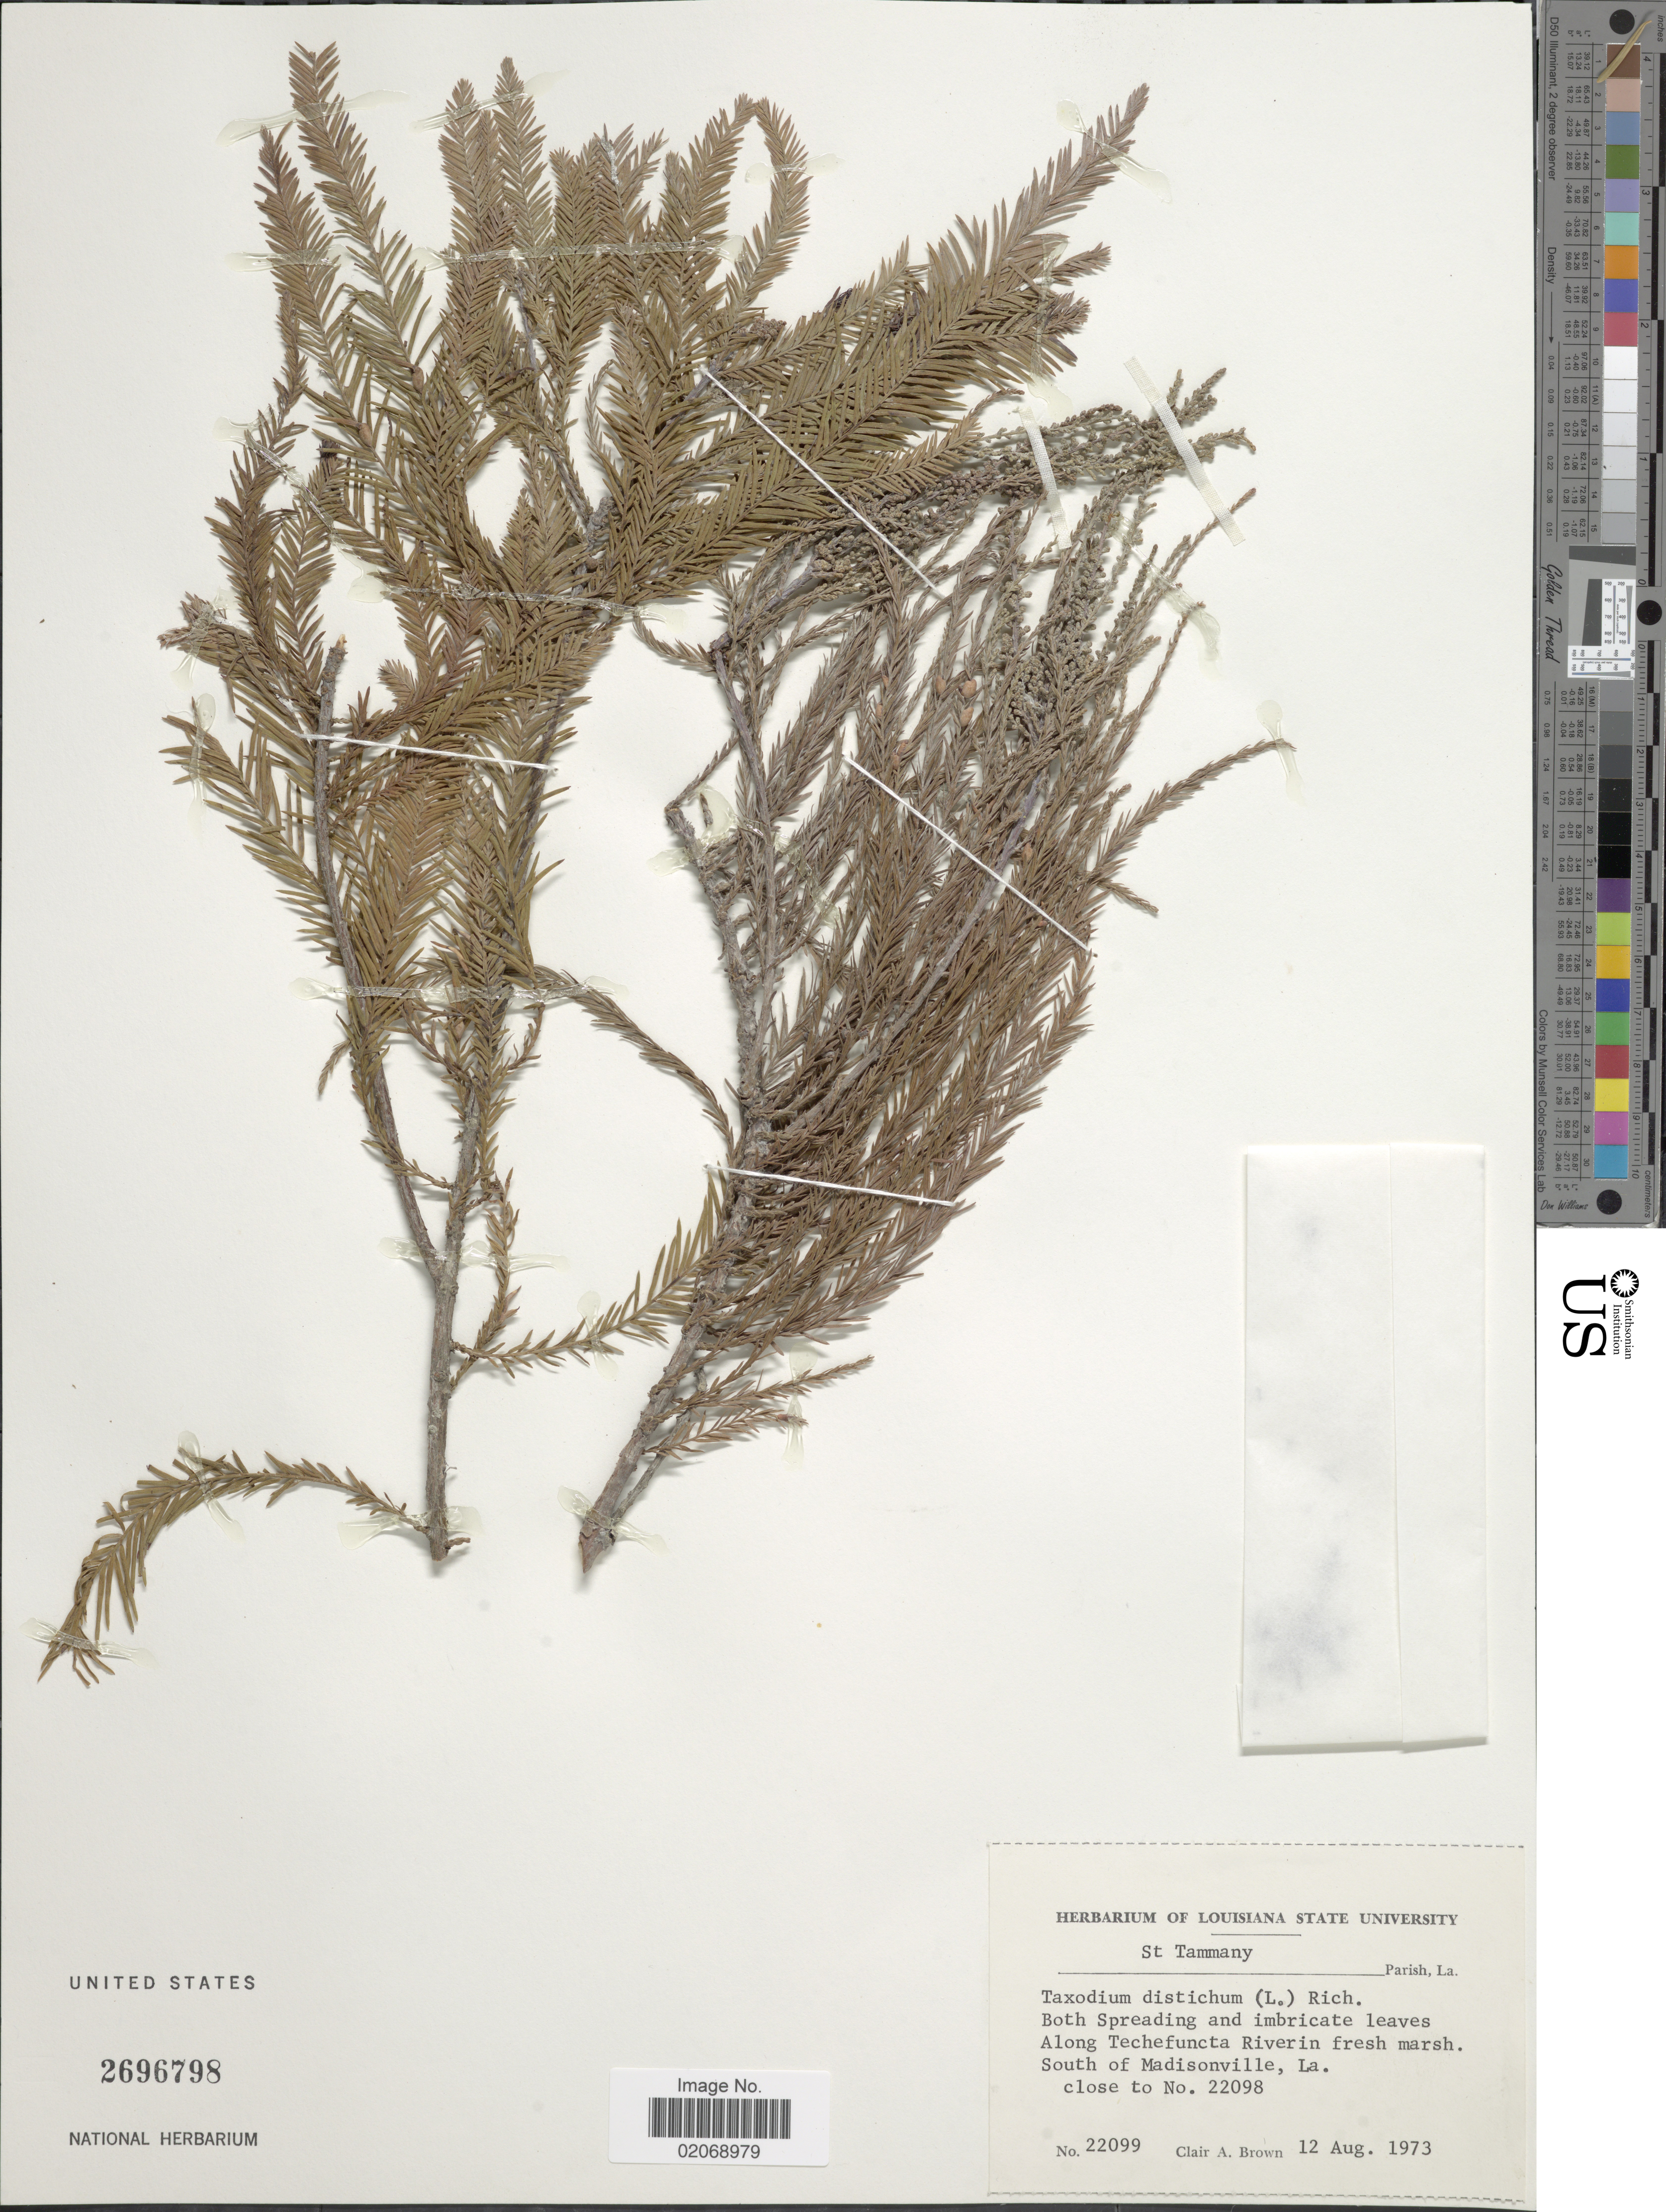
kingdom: Plantae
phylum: Tracheophyta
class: Pinopsida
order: Pinales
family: Cupressaceae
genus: Taxodium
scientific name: Taxodium distichum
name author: (L.) Rich.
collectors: C. A. Brown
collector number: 22099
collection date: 1973-08-12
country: United States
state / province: Louisiana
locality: St. Tammany, Parish la. Along Techefunta Riverin fresh marsh, South of Madisonville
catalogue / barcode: US 2696798